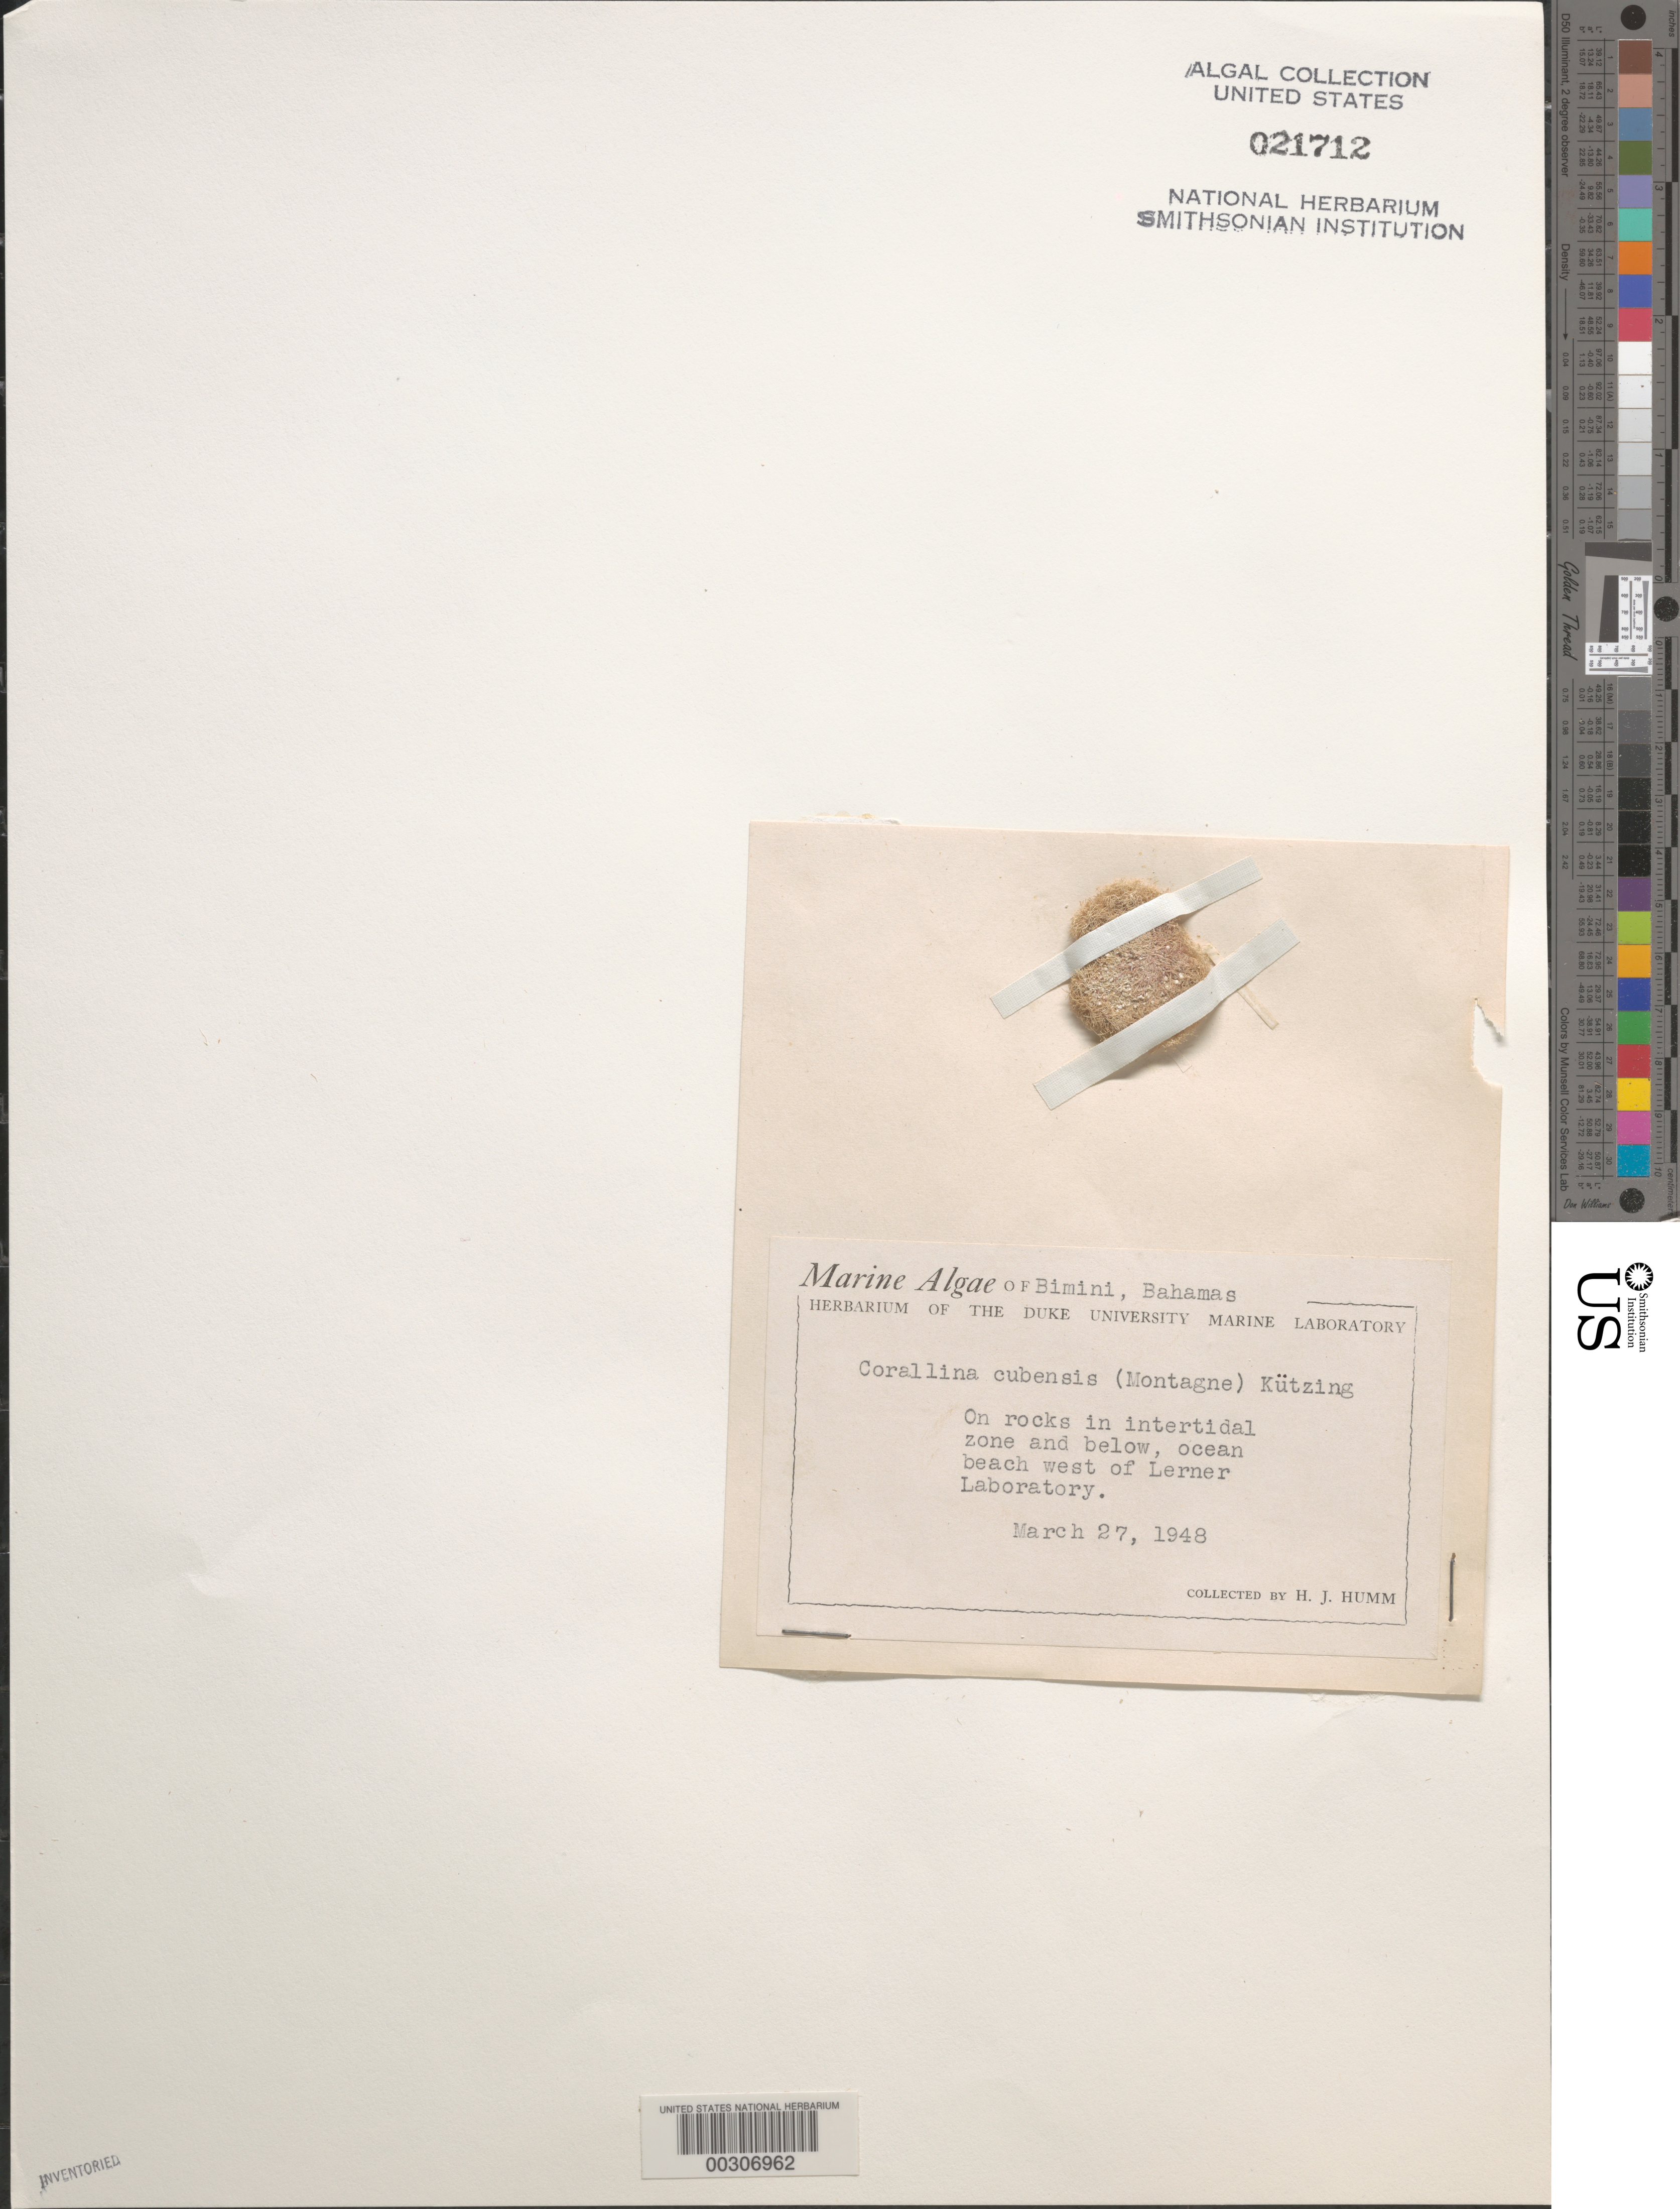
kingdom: Plantae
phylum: Rhodophyta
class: Florideophyceae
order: Corallinales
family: Corallinaceae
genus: Jania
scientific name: Jania cubensis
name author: Mont. ex Kütz.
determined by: Algae name updating Project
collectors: H. J. Humm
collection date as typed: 27 Mar 1948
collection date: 1948-03-27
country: Bahamas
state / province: Biminis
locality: West of lerner laboratory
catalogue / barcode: US 21712